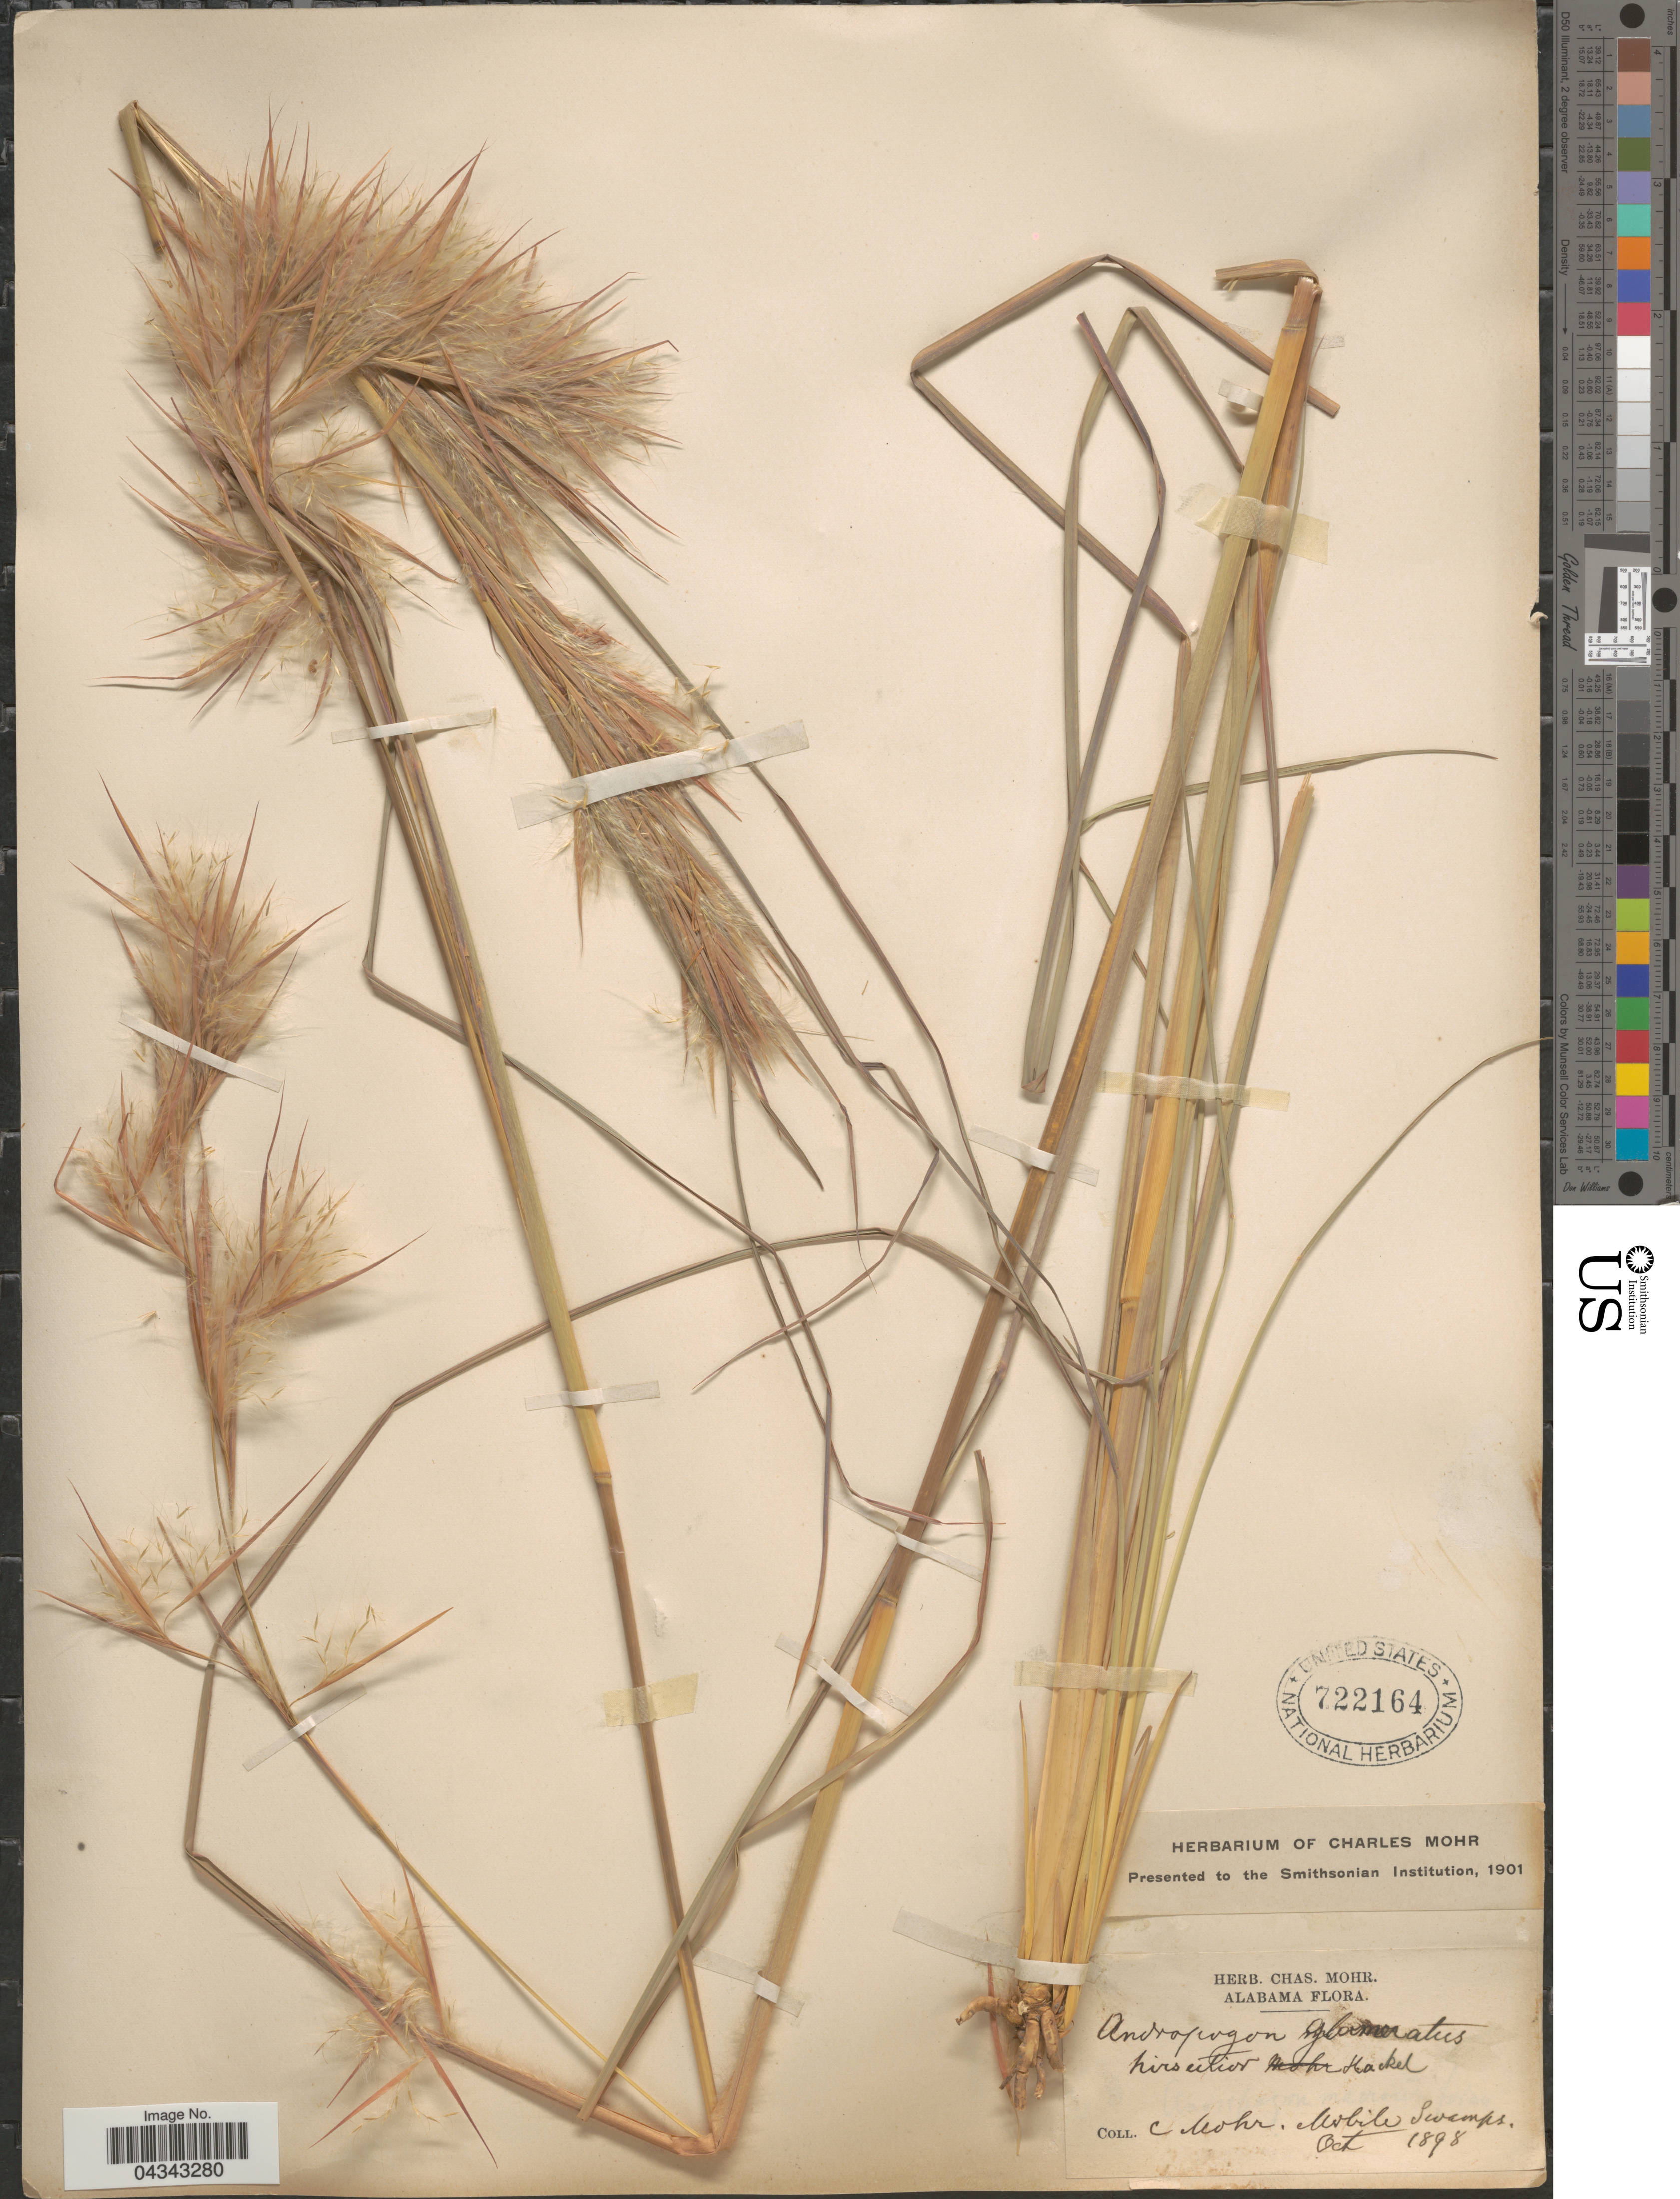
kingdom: Plantae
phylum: Tracheophyta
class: Liliopsida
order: Poales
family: Poaceae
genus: Andropogon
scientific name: Andropogon glomeratus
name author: (Walter) Britton, Stearns & Poggenb.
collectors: C. T. Mohr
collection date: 1898-10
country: United States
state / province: Alabama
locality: Mobile Swamps.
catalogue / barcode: US 722164